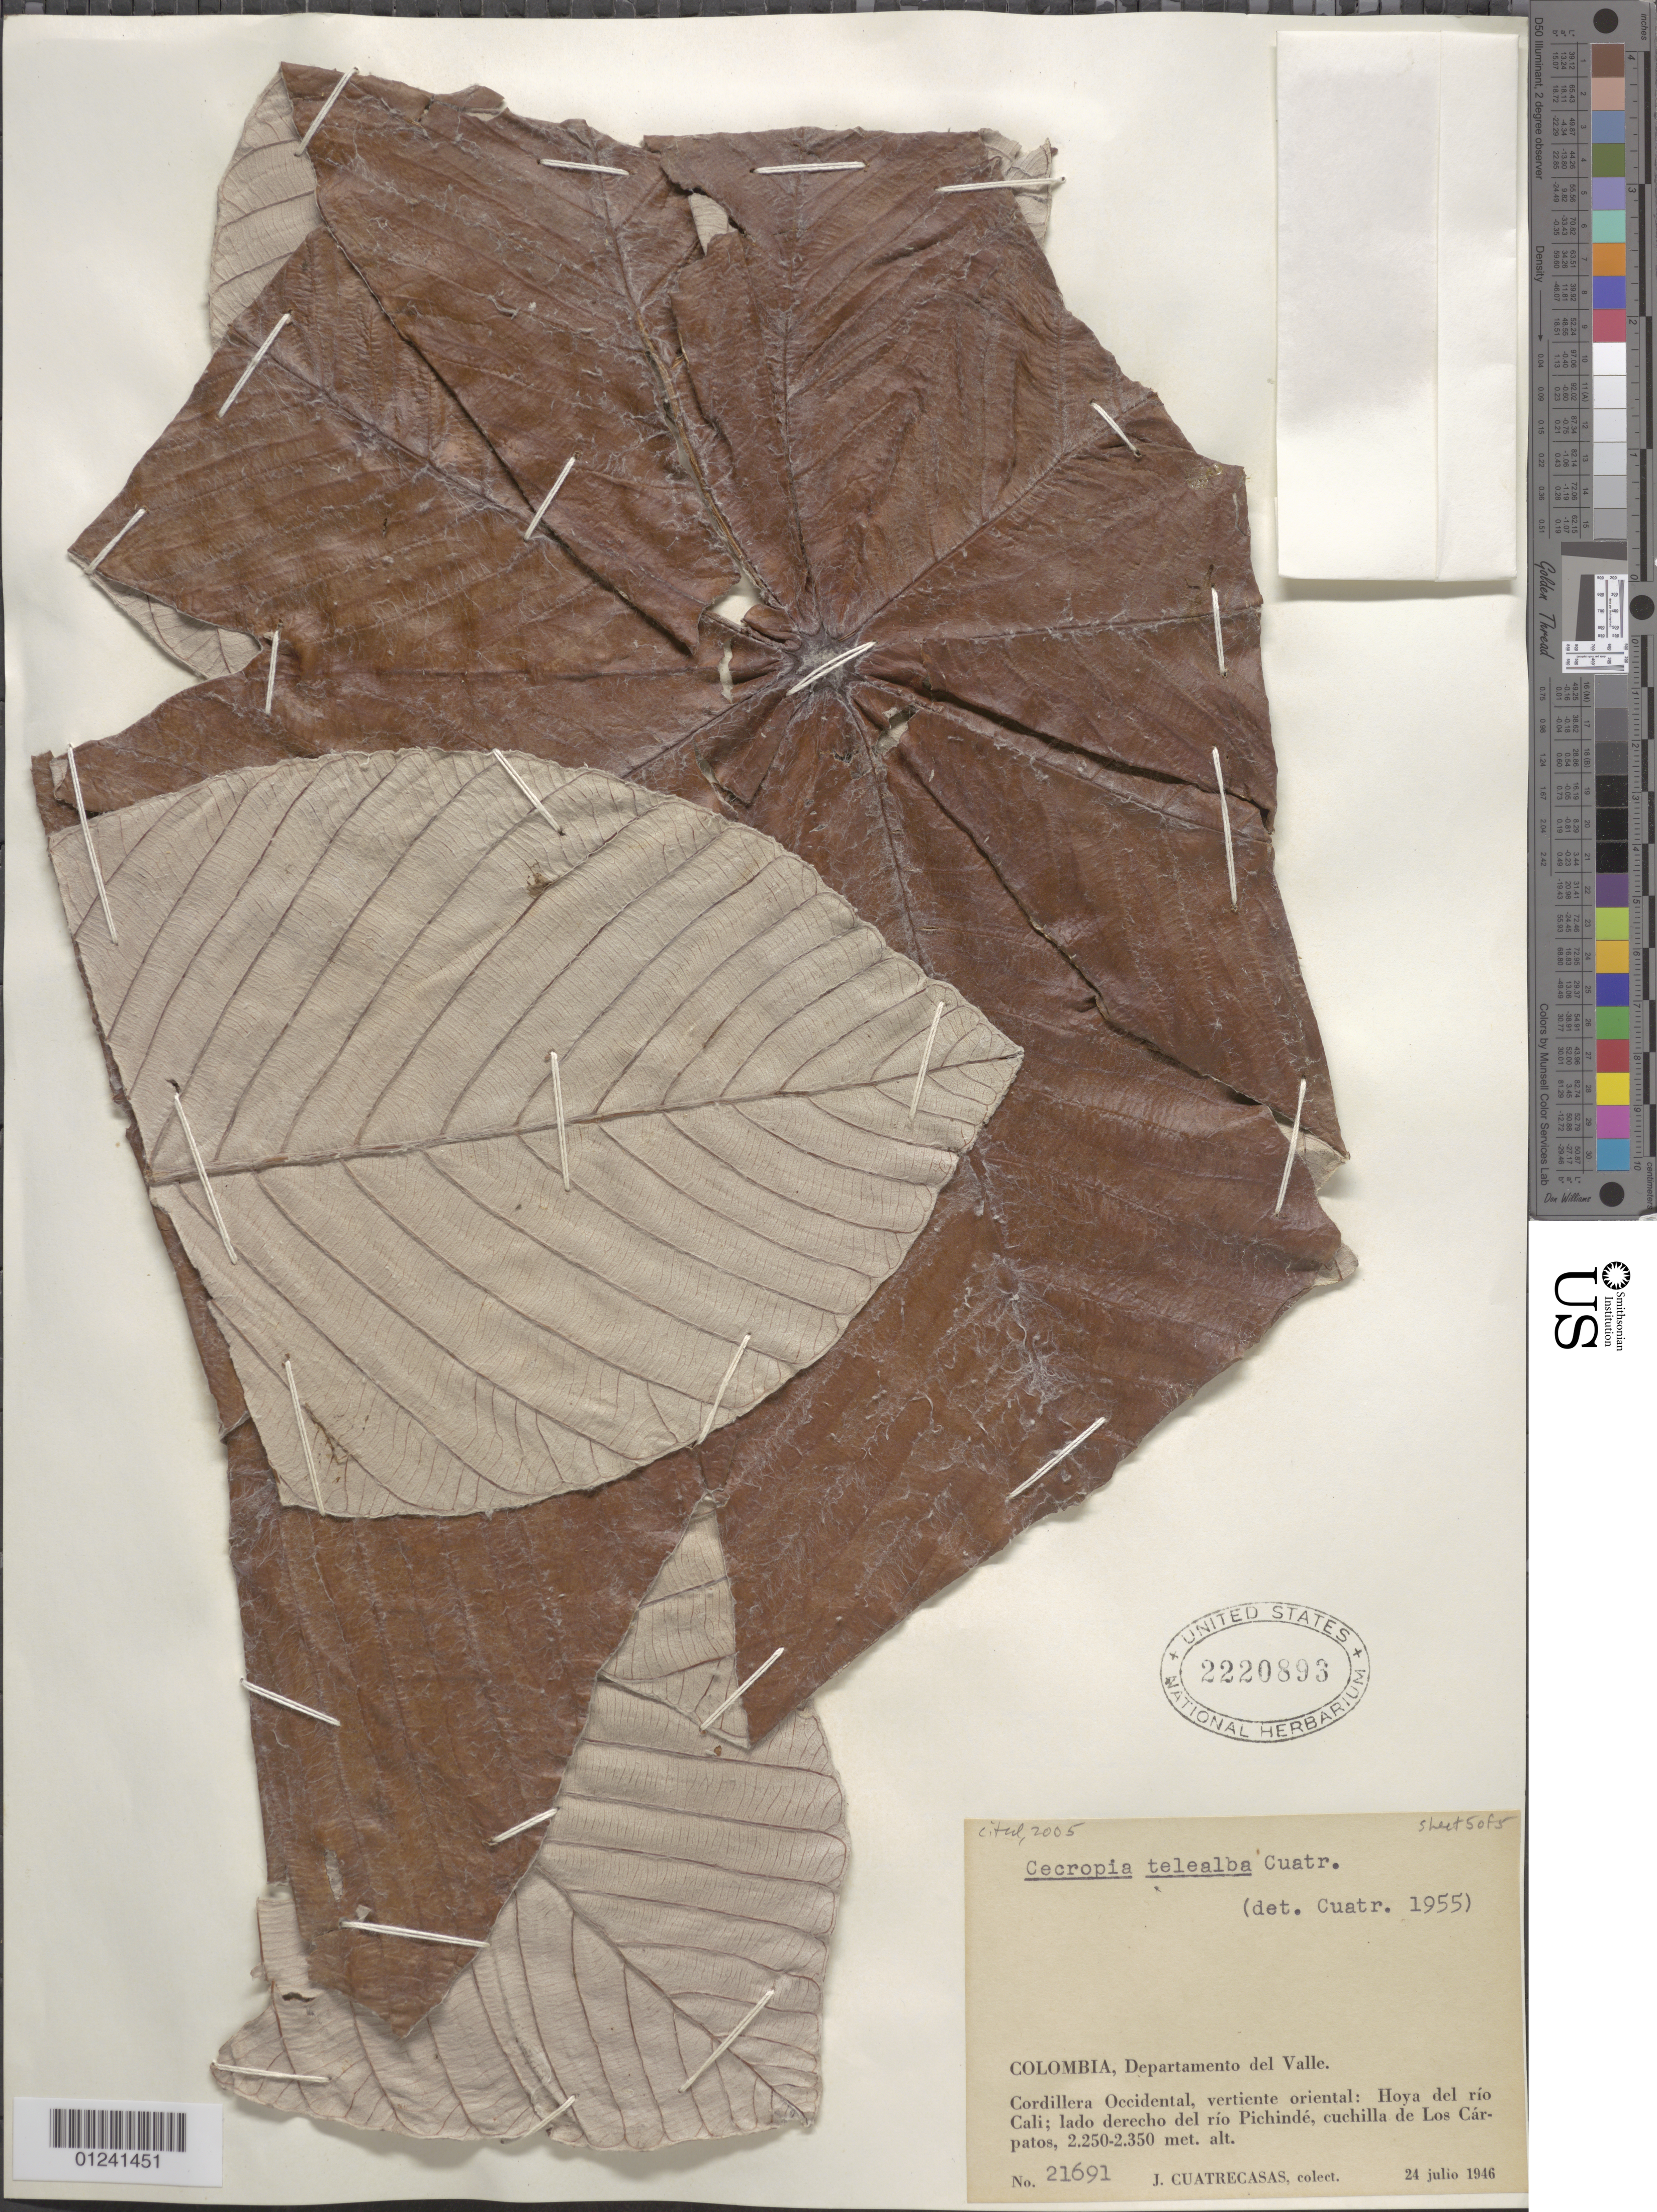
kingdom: Plantae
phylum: Tracheophyta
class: Magnoliopsida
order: Rosales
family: Urticaceae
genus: Cecropia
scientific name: Cecropia telealba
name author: Cuatrec.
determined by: Cuatrecasas, J.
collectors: J. Cuatrecasas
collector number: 22691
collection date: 1946-07-24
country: Colombia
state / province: Valle del Cauca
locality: Cordillera Occidental, vertiente oriental: Hoya del río Cali; lado derecho del río Pichindé, cuchilla de Los Cárpatos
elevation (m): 2250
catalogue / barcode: US 2220893